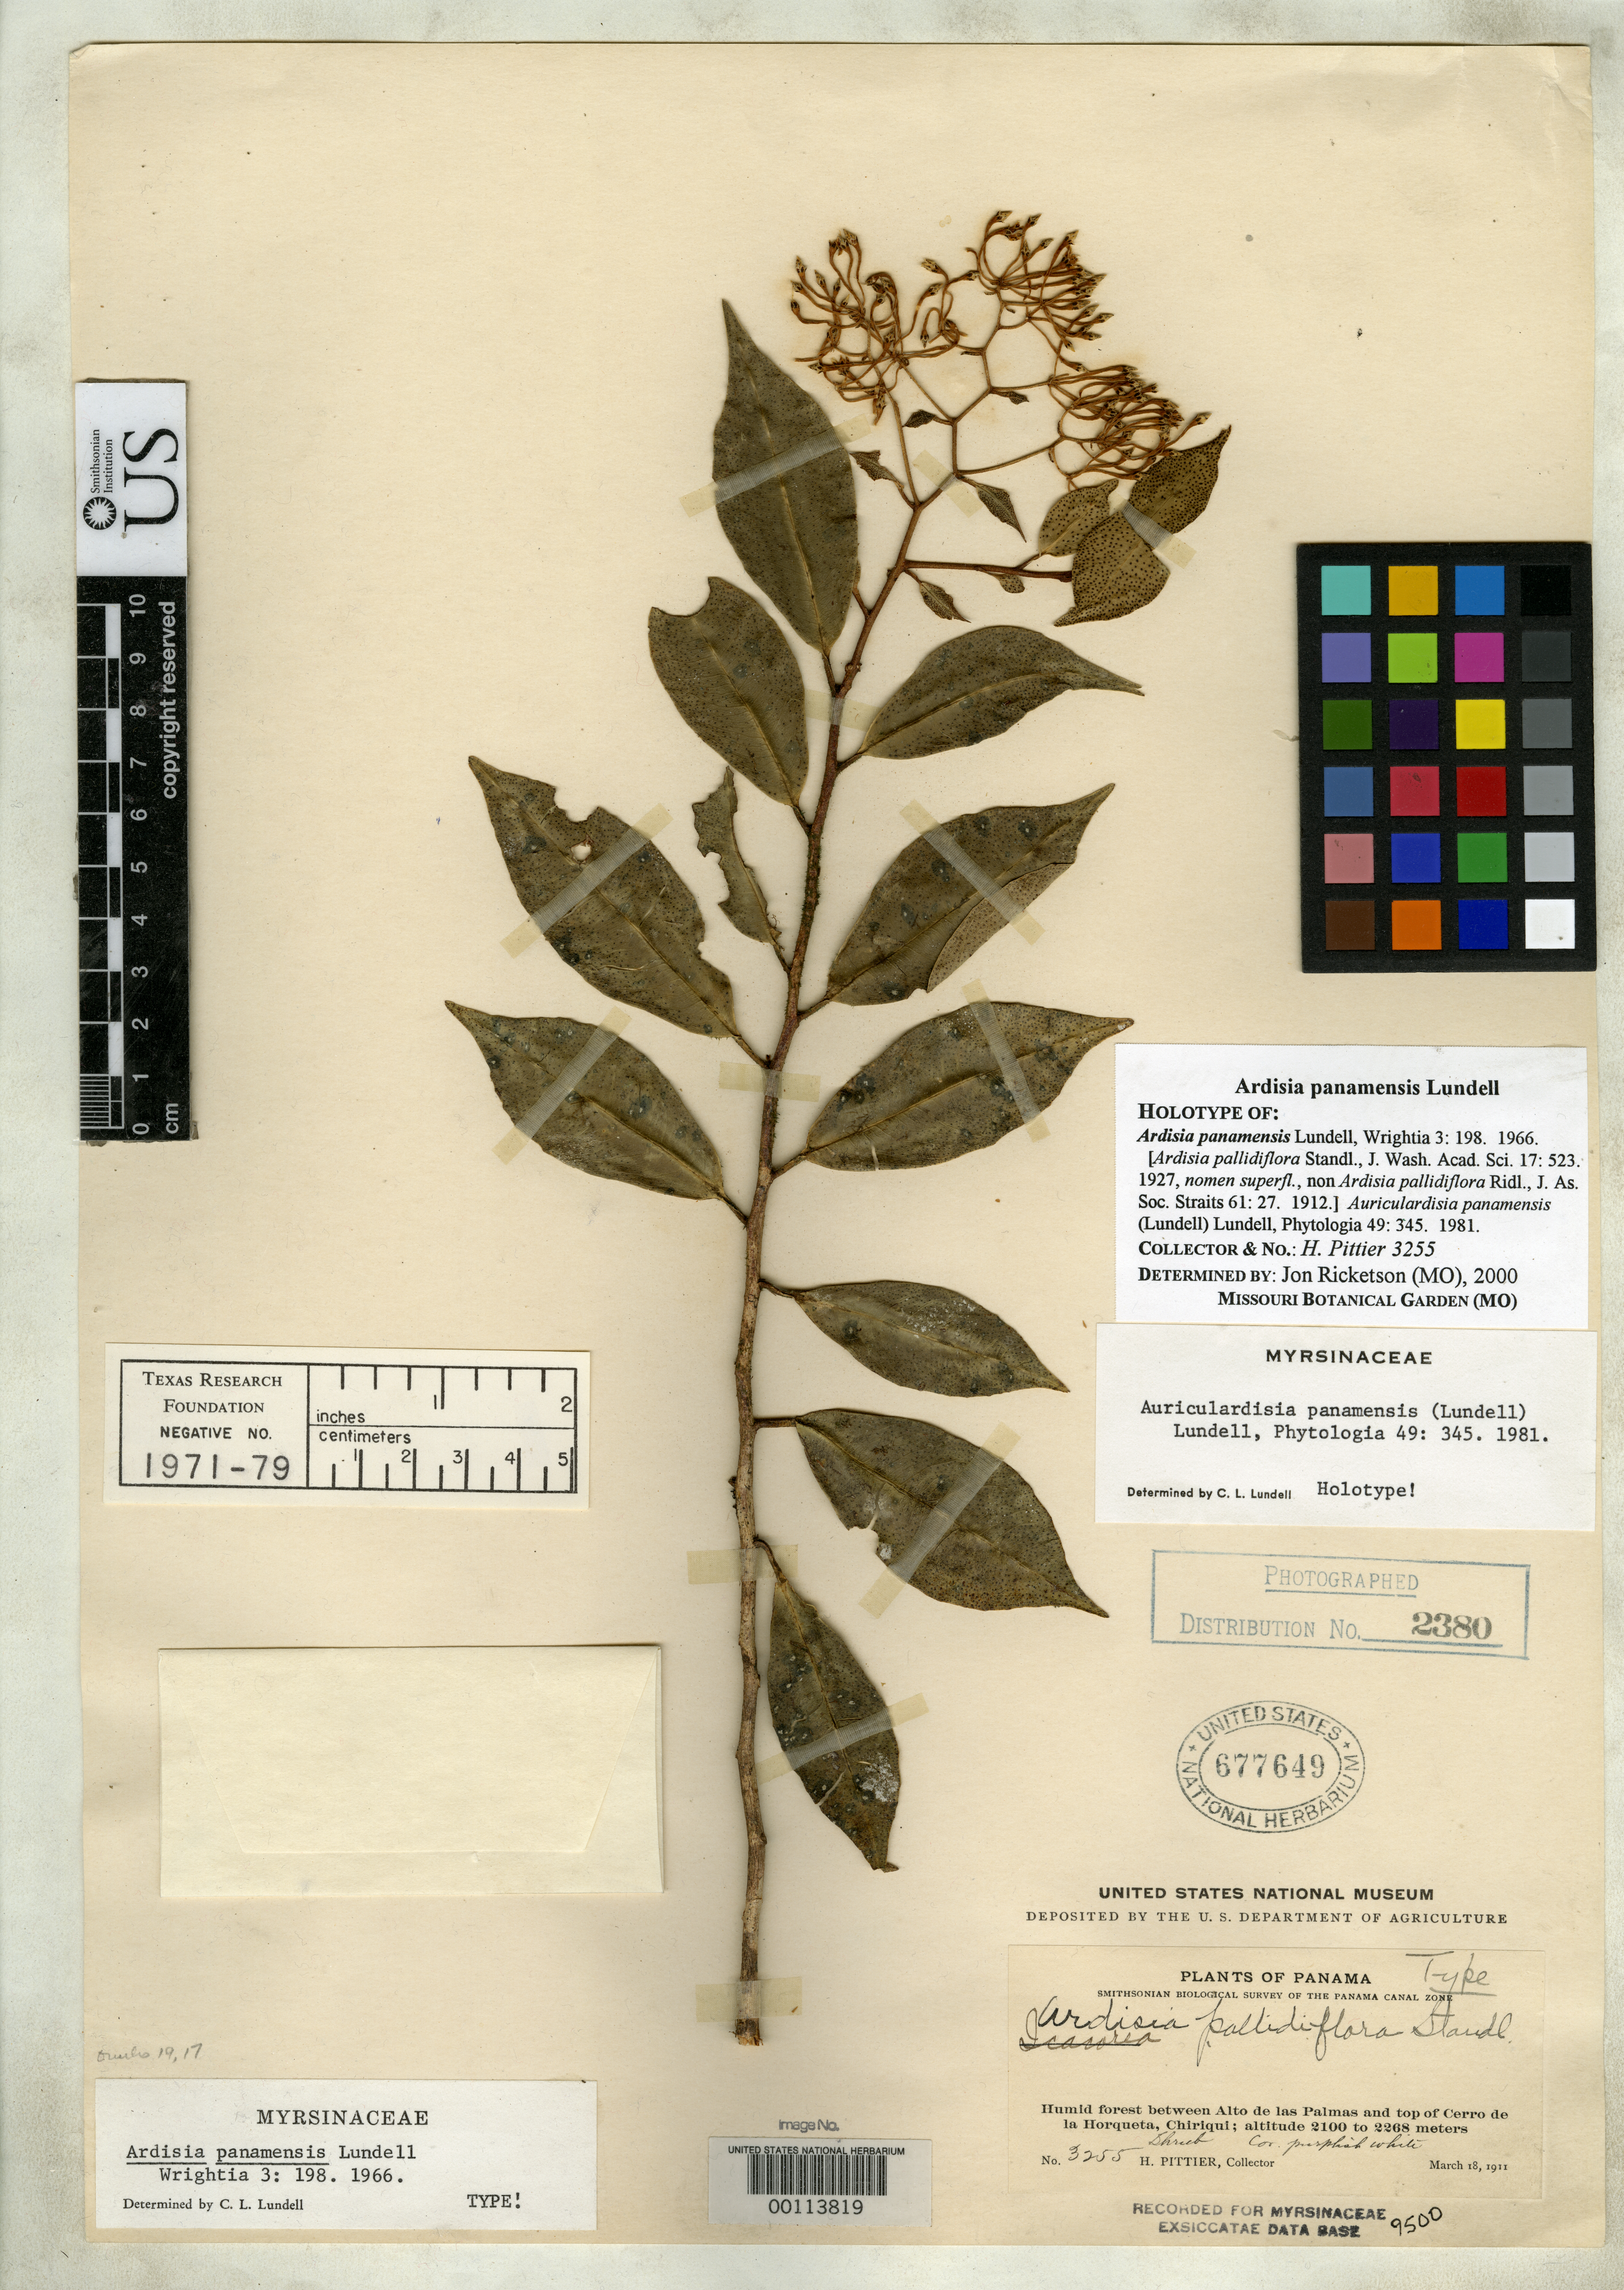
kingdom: Plantae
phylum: Tracheophyta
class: Magnoliopsida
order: Ericales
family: Primulaceae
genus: Ardisia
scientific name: Ardisia pallidiflora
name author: Standl.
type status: Holotype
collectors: H. F. Pittier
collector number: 3255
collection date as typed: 18 Mar 1911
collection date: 1911-03-18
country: Panama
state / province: Chiriquí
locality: Between Alto de Las Palmas and Cerro de la Horqueta.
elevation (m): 2100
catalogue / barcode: US 677649